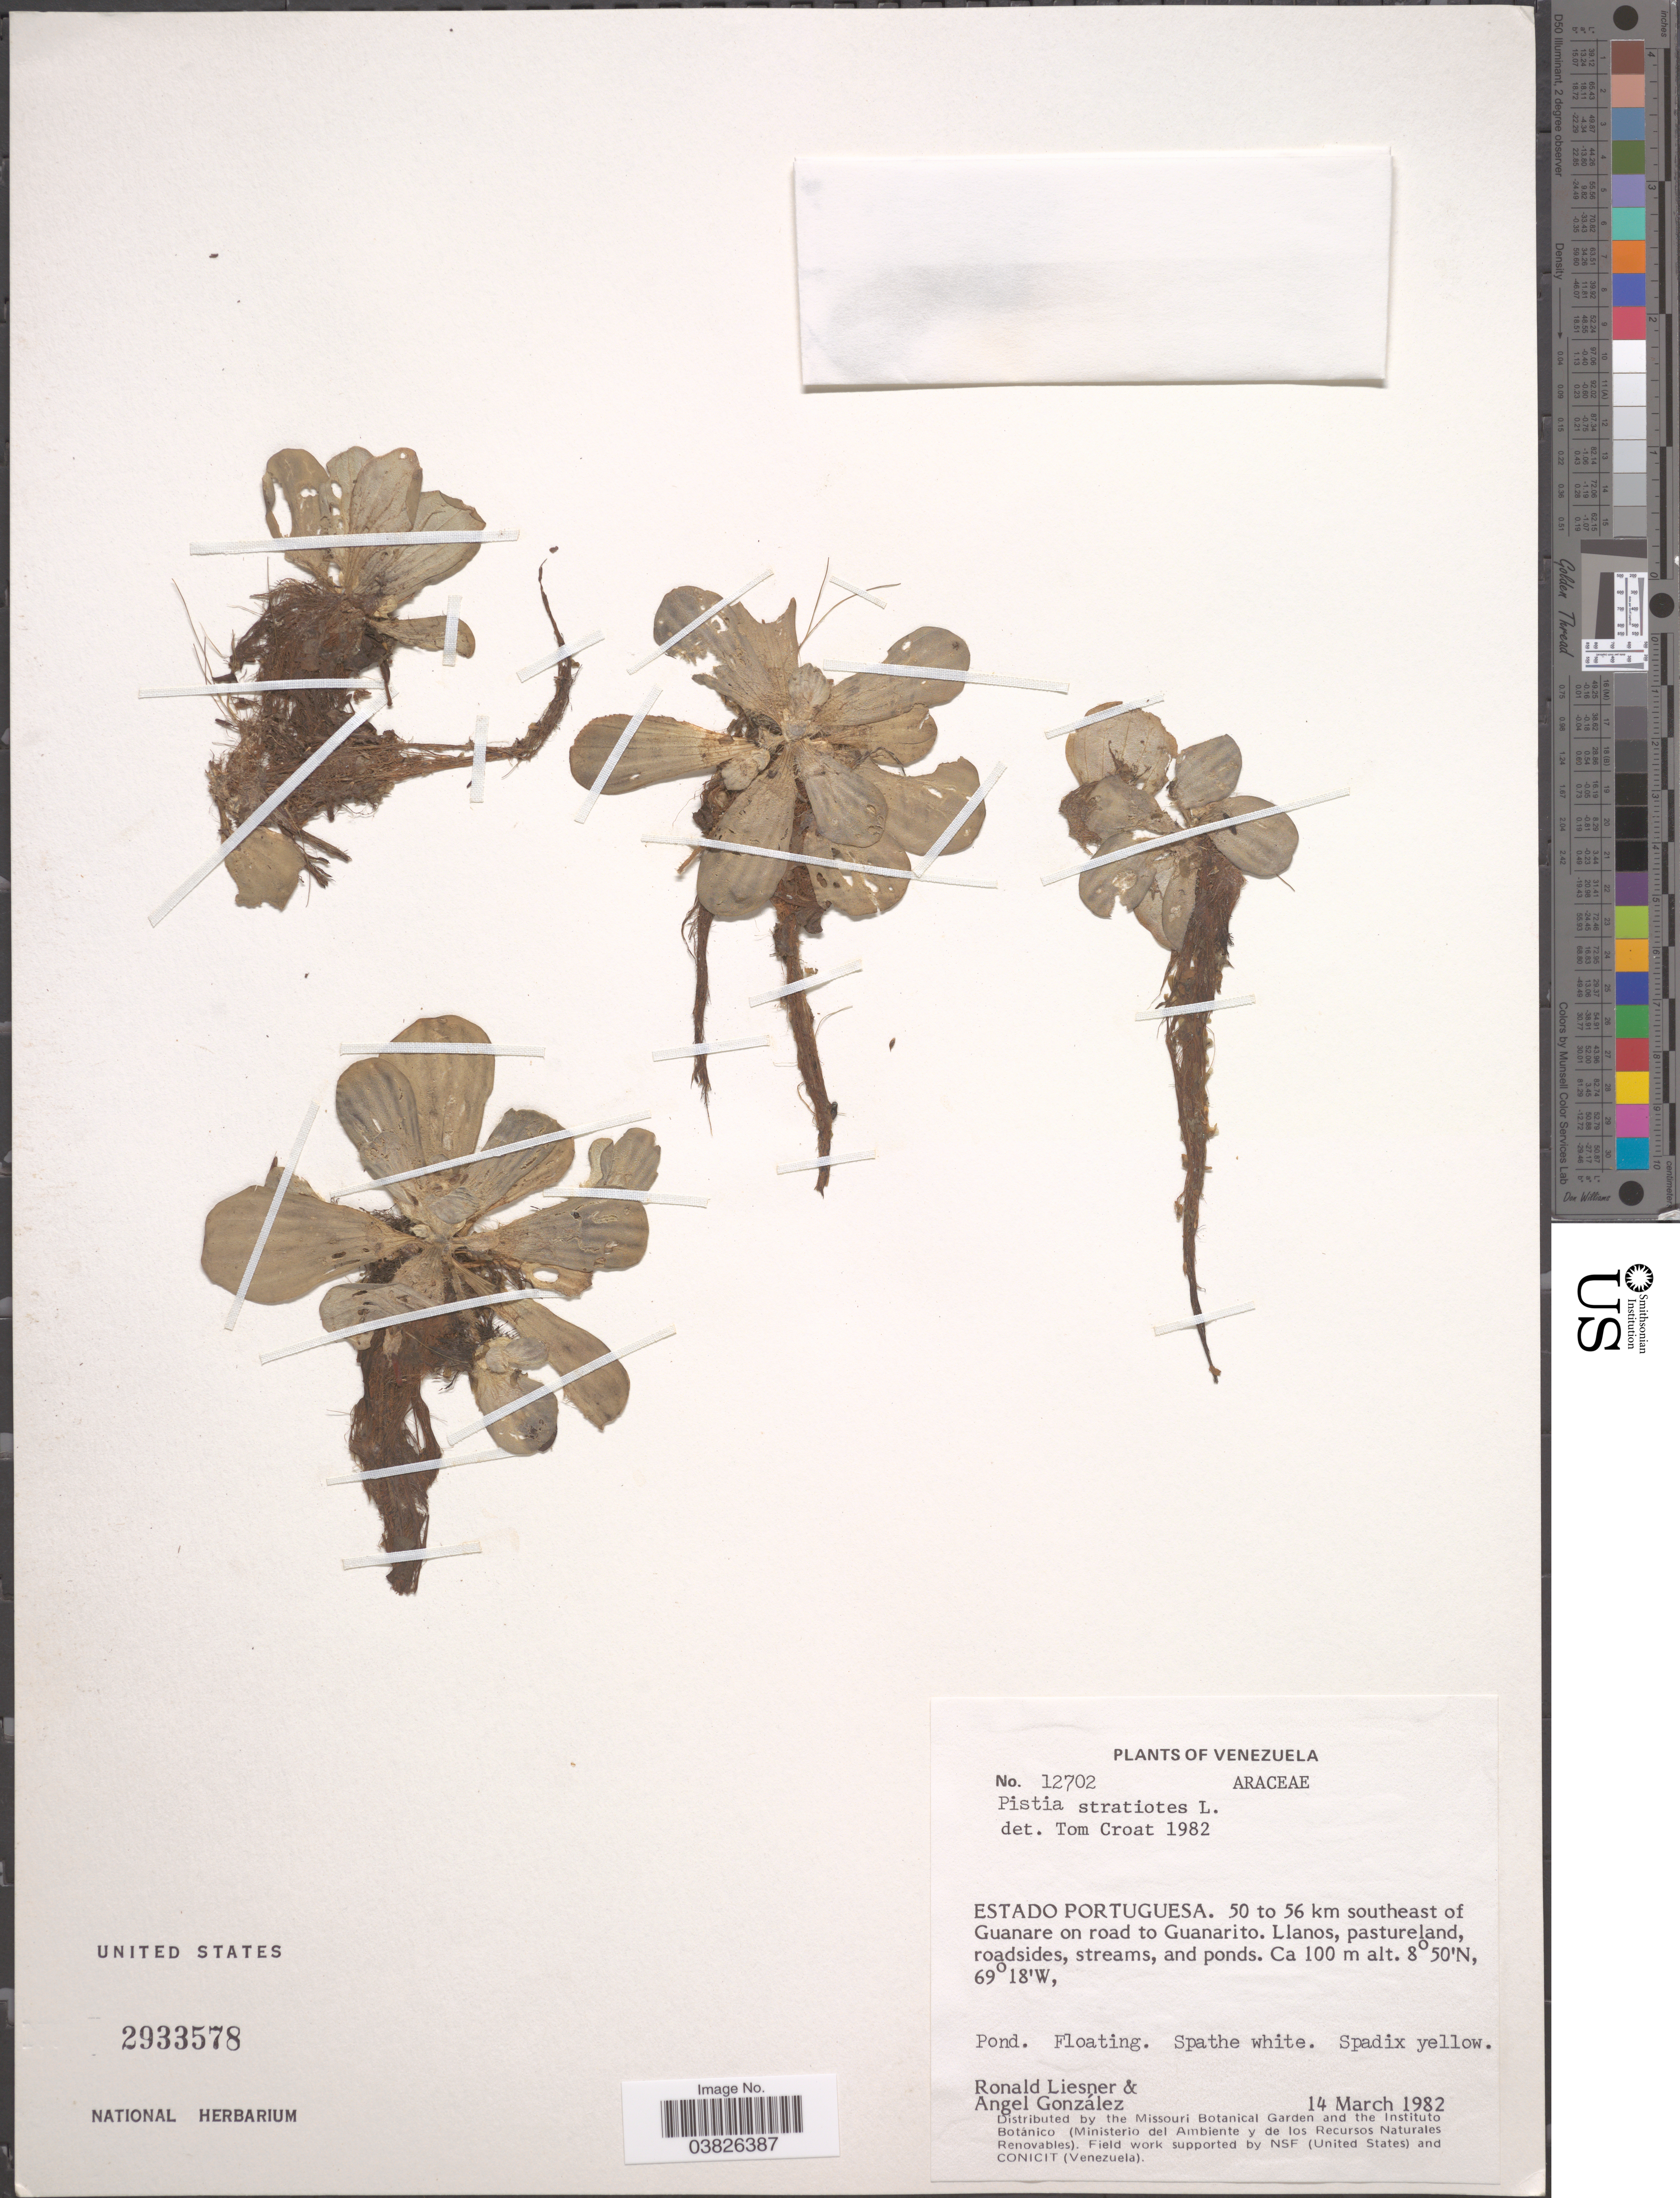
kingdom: Plantae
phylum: Tracheophyta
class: Liliopsida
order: Alismatales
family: Araceae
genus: Pistia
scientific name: Pistia stratiotes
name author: L.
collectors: R. L. Liesner & A. C. González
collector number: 12702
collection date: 1982-03-14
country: Venezuela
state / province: Portuguesa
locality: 50 to 56 km southeast of Guanare on road to Guanarito. Llanos, pastureland, roadsides, streams and ponds.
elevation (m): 100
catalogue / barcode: US 2933578